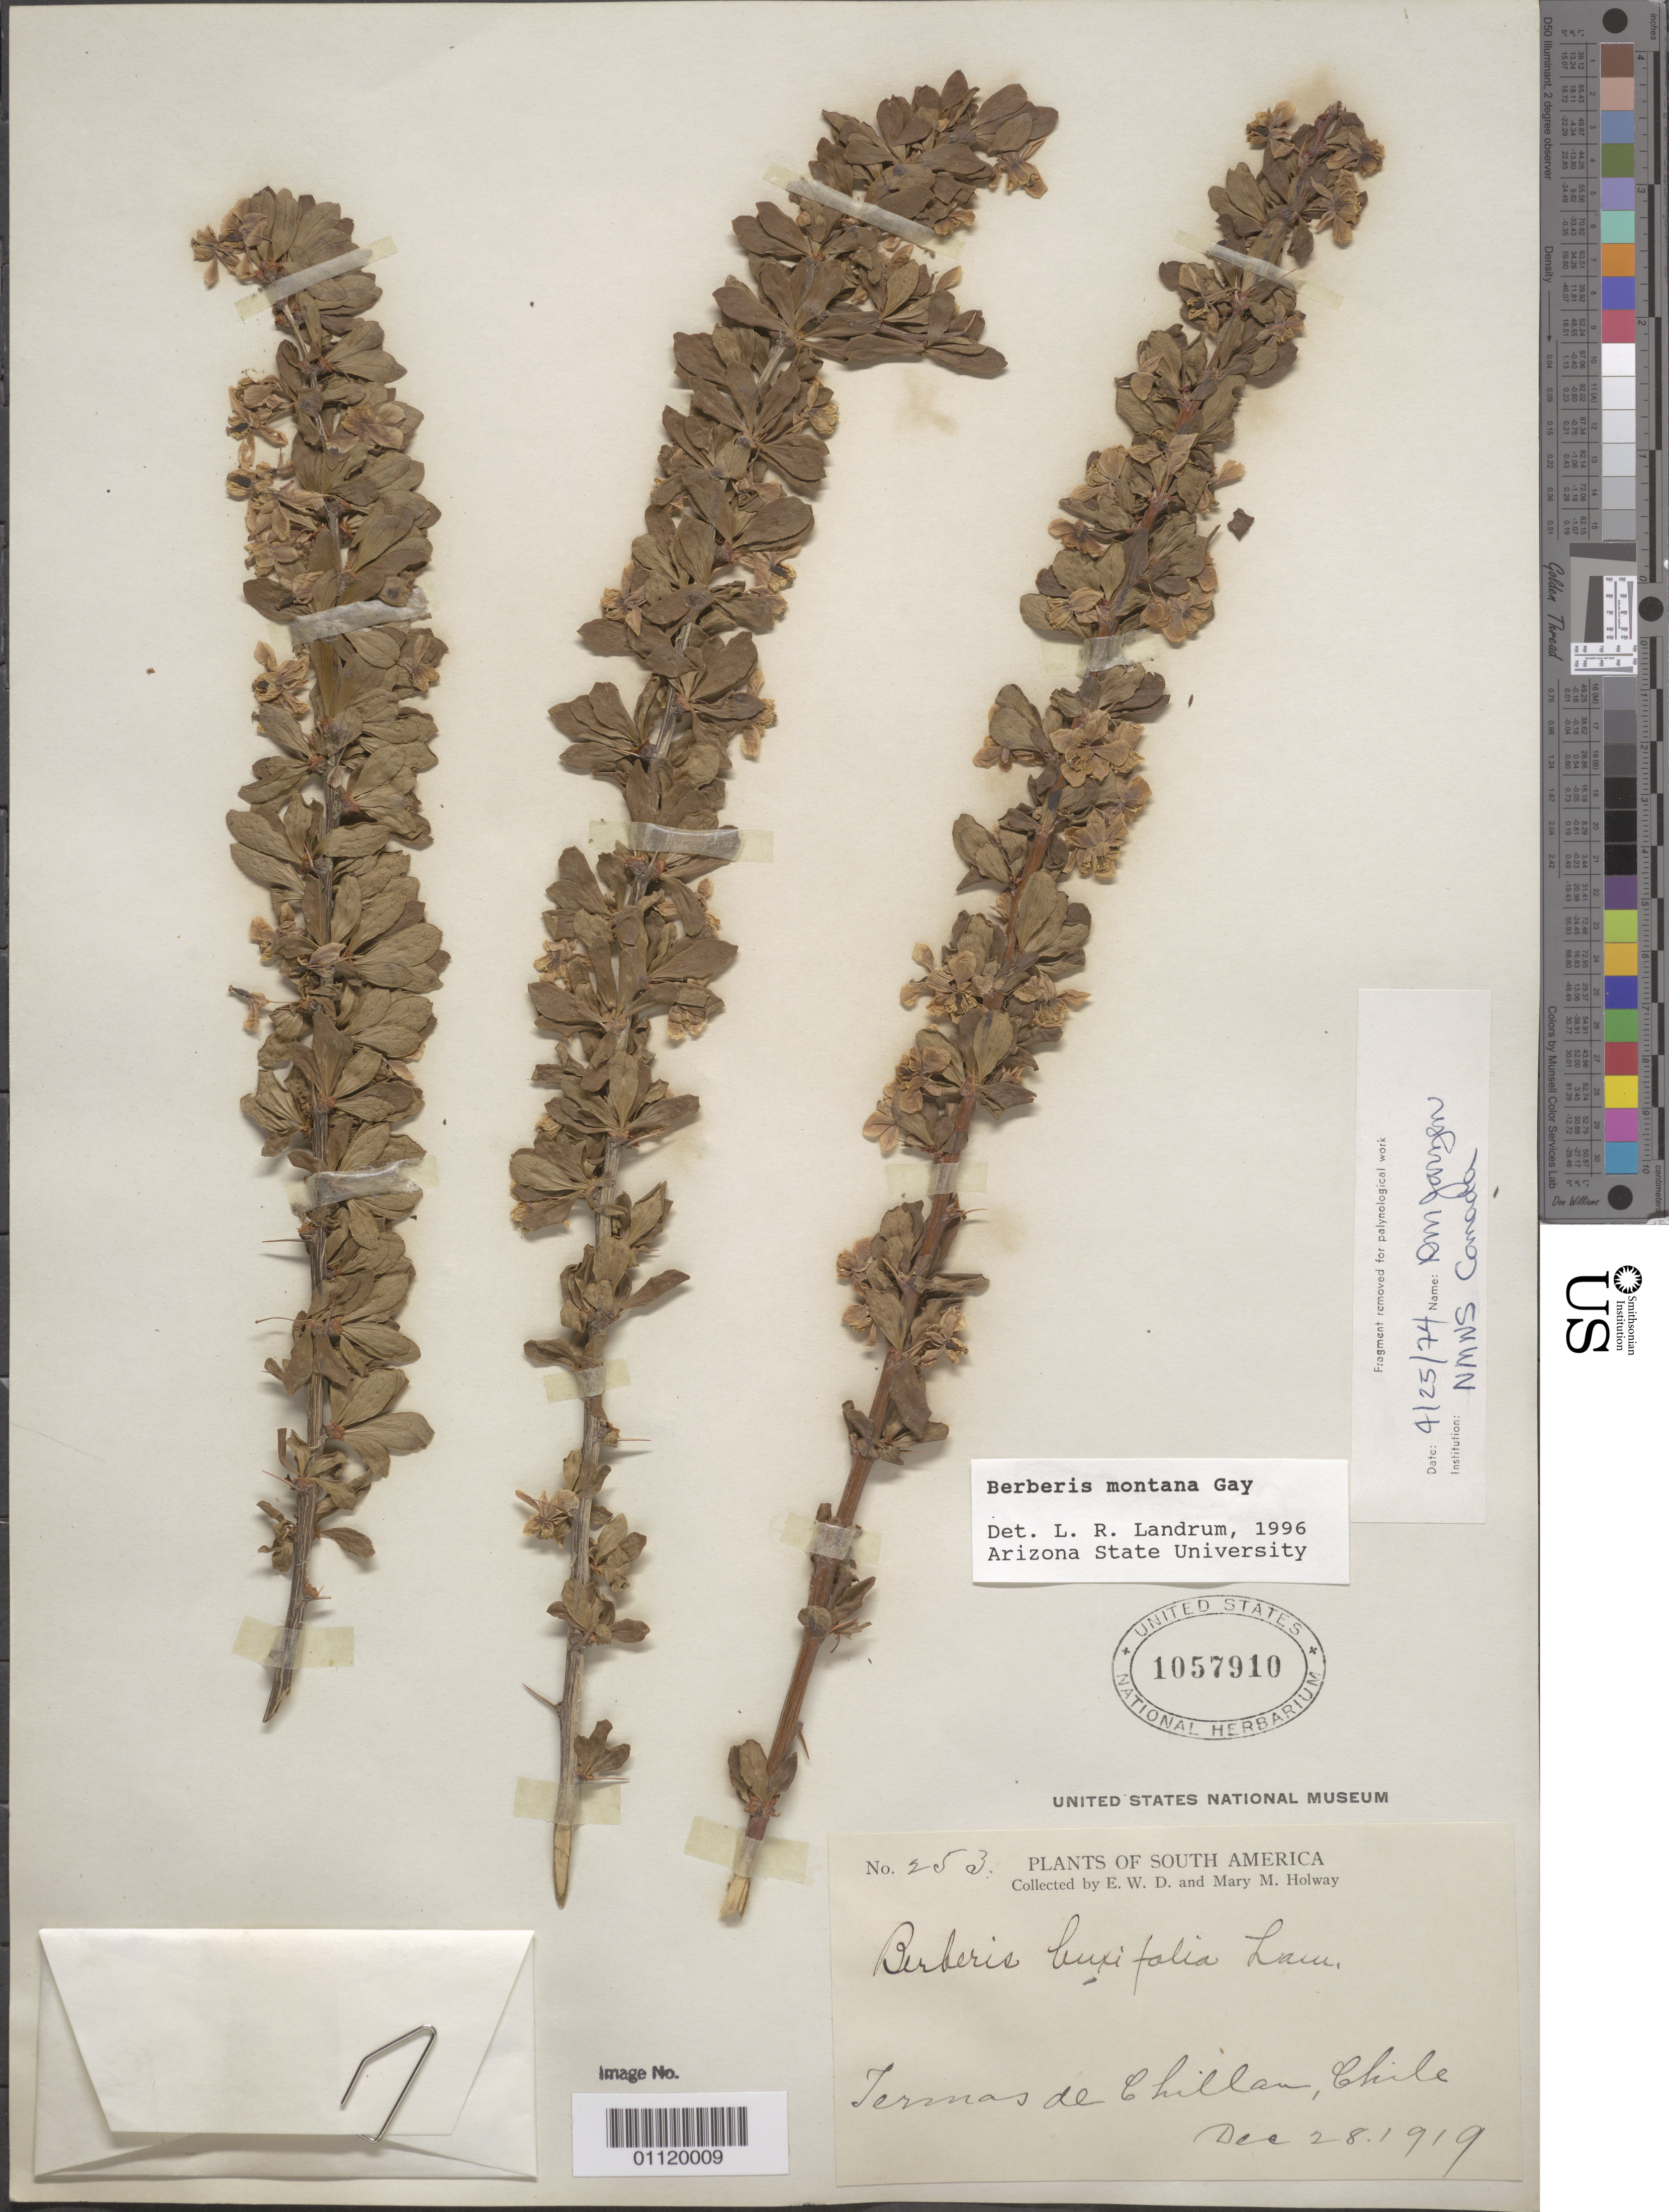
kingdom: Plantae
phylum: Tracheophyta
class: Magnoliopsida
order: Ranunculales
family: Berberidaceae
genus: Berberis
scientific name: Berberis montana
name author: Gay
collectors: E. W. D. Holway & M. M. Holway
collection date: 1919-12-28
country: Chile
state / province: Bio-Bío (VIII)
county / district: Ñuble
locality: Termas de Chillan.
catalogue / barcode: US 1057910